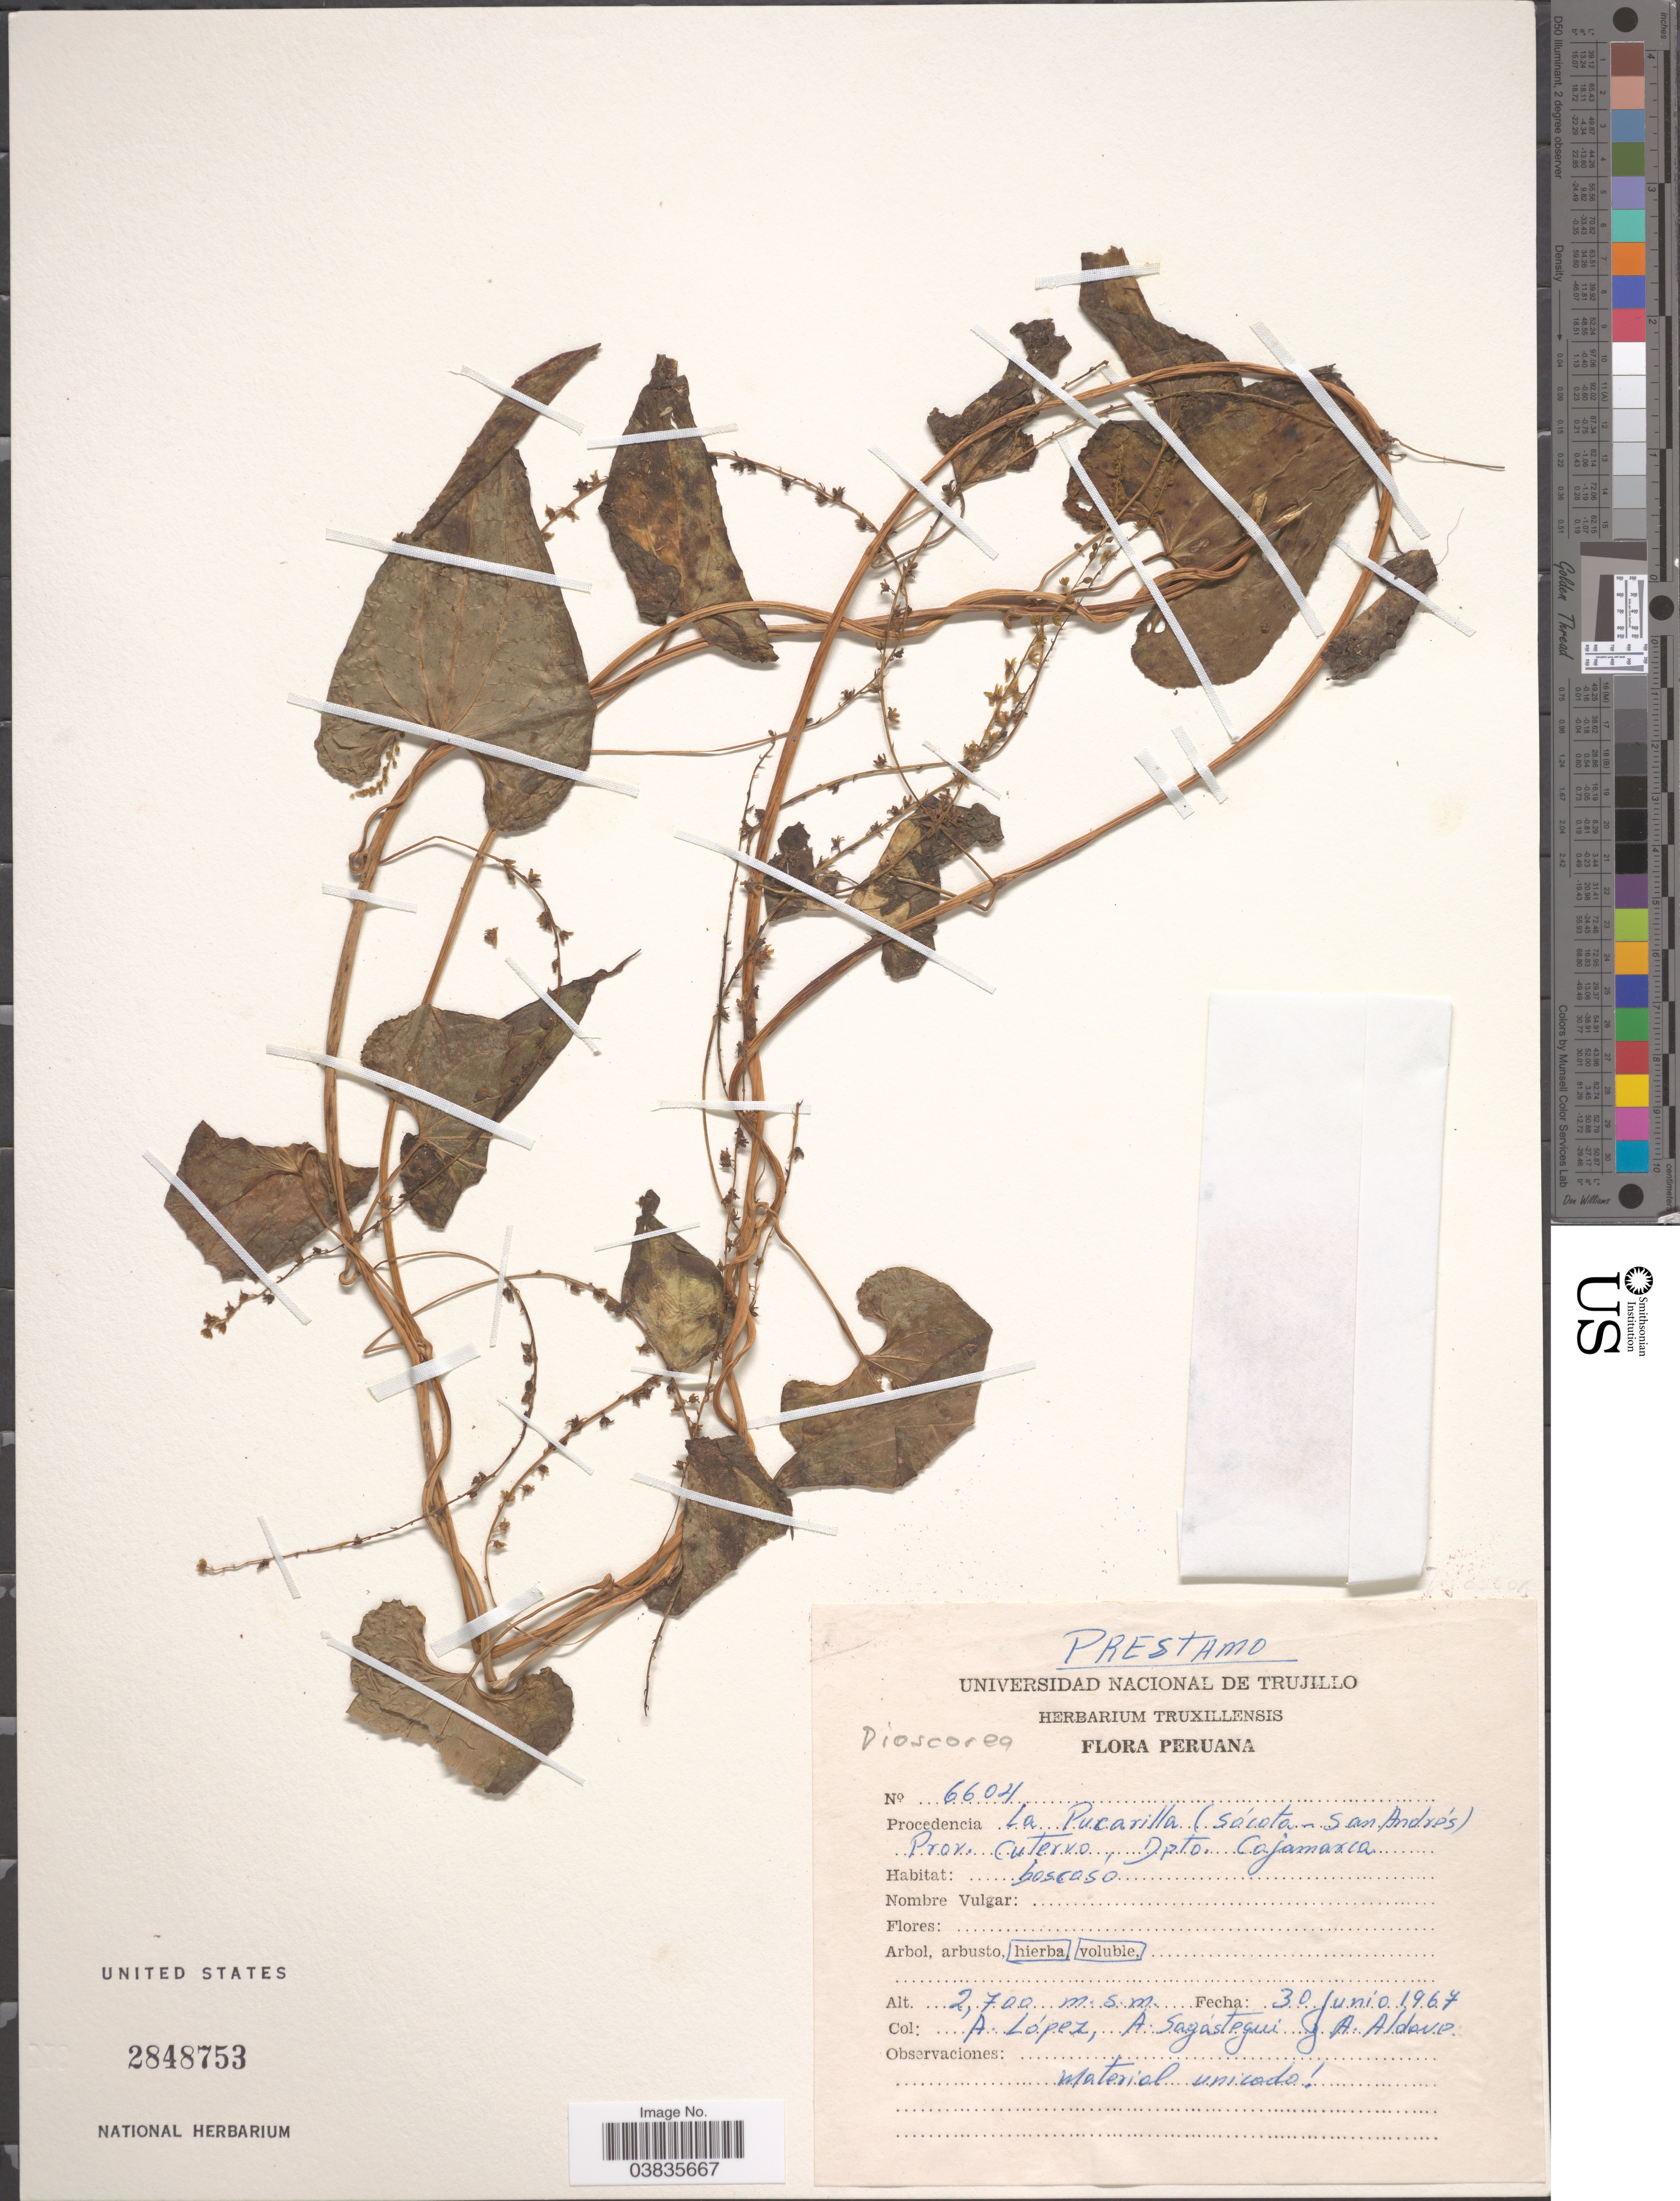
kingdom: Plantae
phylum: Tracheophyta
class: Liliopsida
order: Dioscoreales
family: Dioscoreaceae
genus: Dioscorea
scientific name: Dioscorea sp.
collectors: A. López, A. Sagastegui & A. Aldave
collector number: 6604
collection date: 1967-06-30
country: Peru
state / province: Cajamarca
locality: Procedencia La Pucarilla (sócota - San Andrés), Prov. Cuterro, Dpto. Cajamarca.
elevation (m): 2700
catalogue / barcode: US 2848753